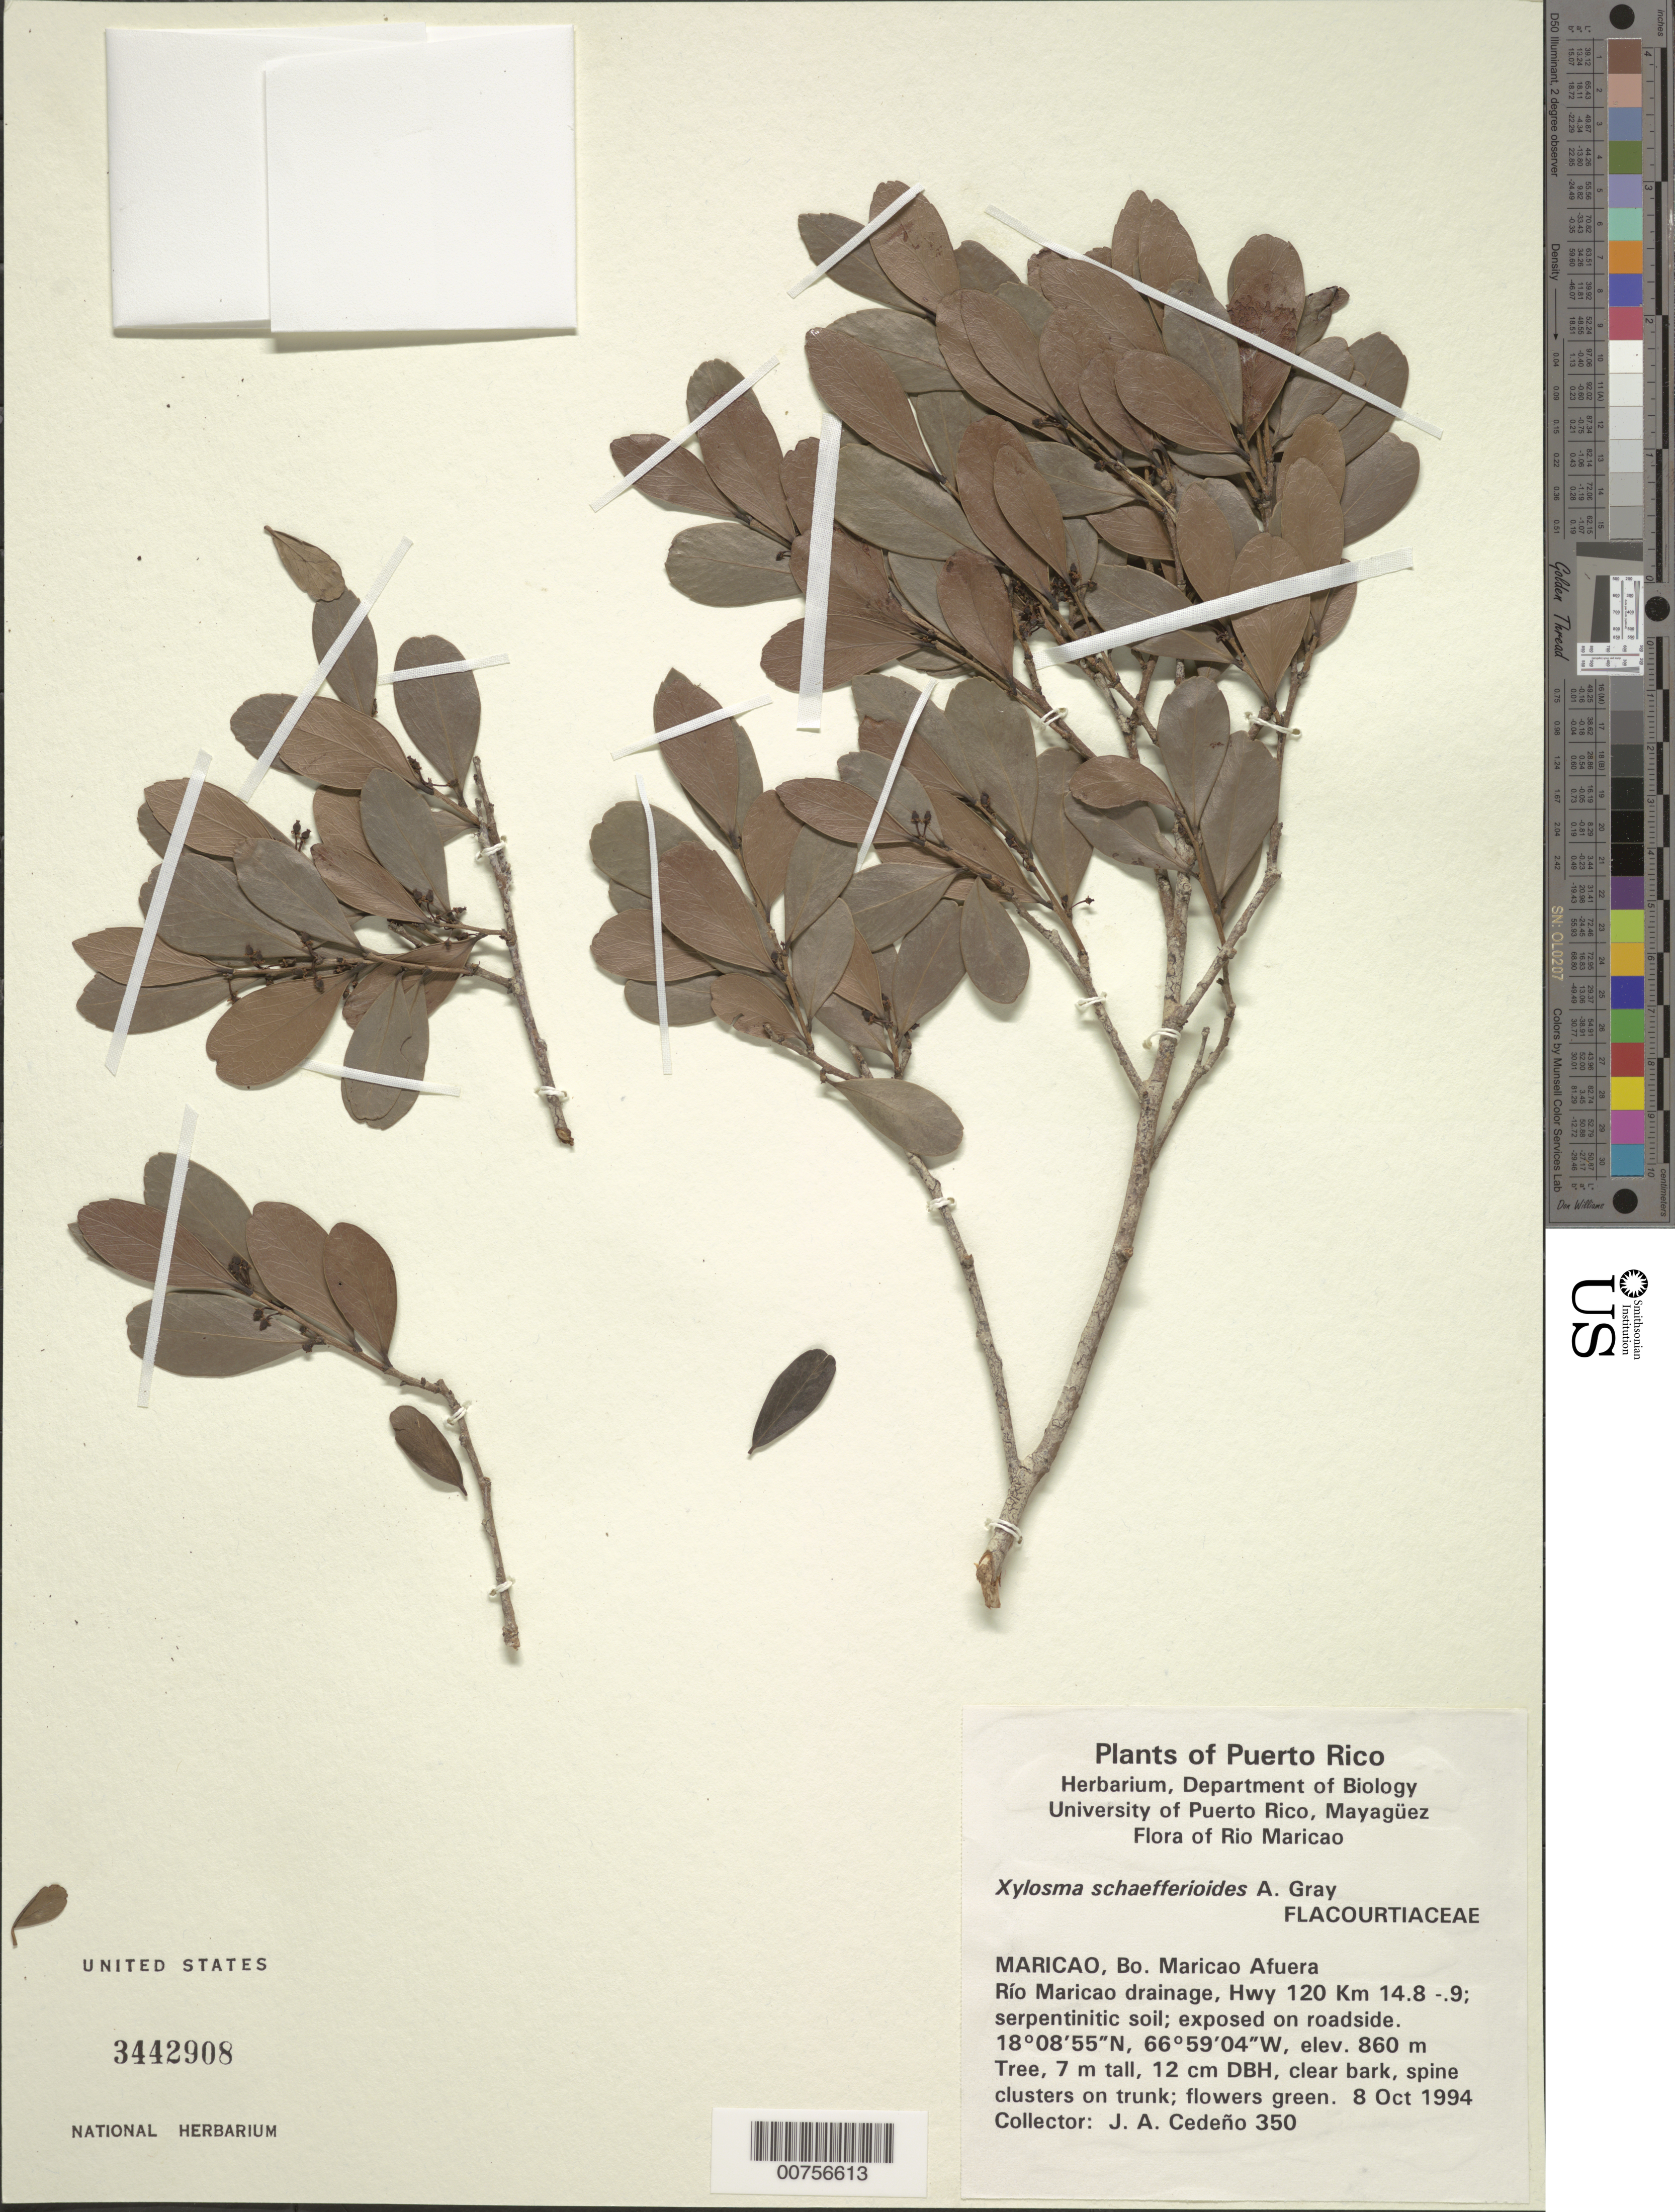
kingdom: Plantae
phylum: Tracheophyta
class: Magnoliopsida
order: Malpighiales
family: Salicaceae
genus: Xylosma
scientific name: Xylosma schaefferioides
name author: A. Gray ex Griseb.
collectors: J. A. Cedeño M.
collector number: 350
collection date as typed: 08 Oct 1994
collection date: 1994-10-08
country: Puerto Rico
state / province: Maricao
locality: Maricao: Bo. Maricao. Afuera Río Maricao drainage. Hwy 120, km 14.8-14.9.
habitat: Serpentinitic soil; exposed on roadside.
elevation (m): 860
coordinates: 18.14861111, -66.98444444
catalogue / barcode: US 3442908